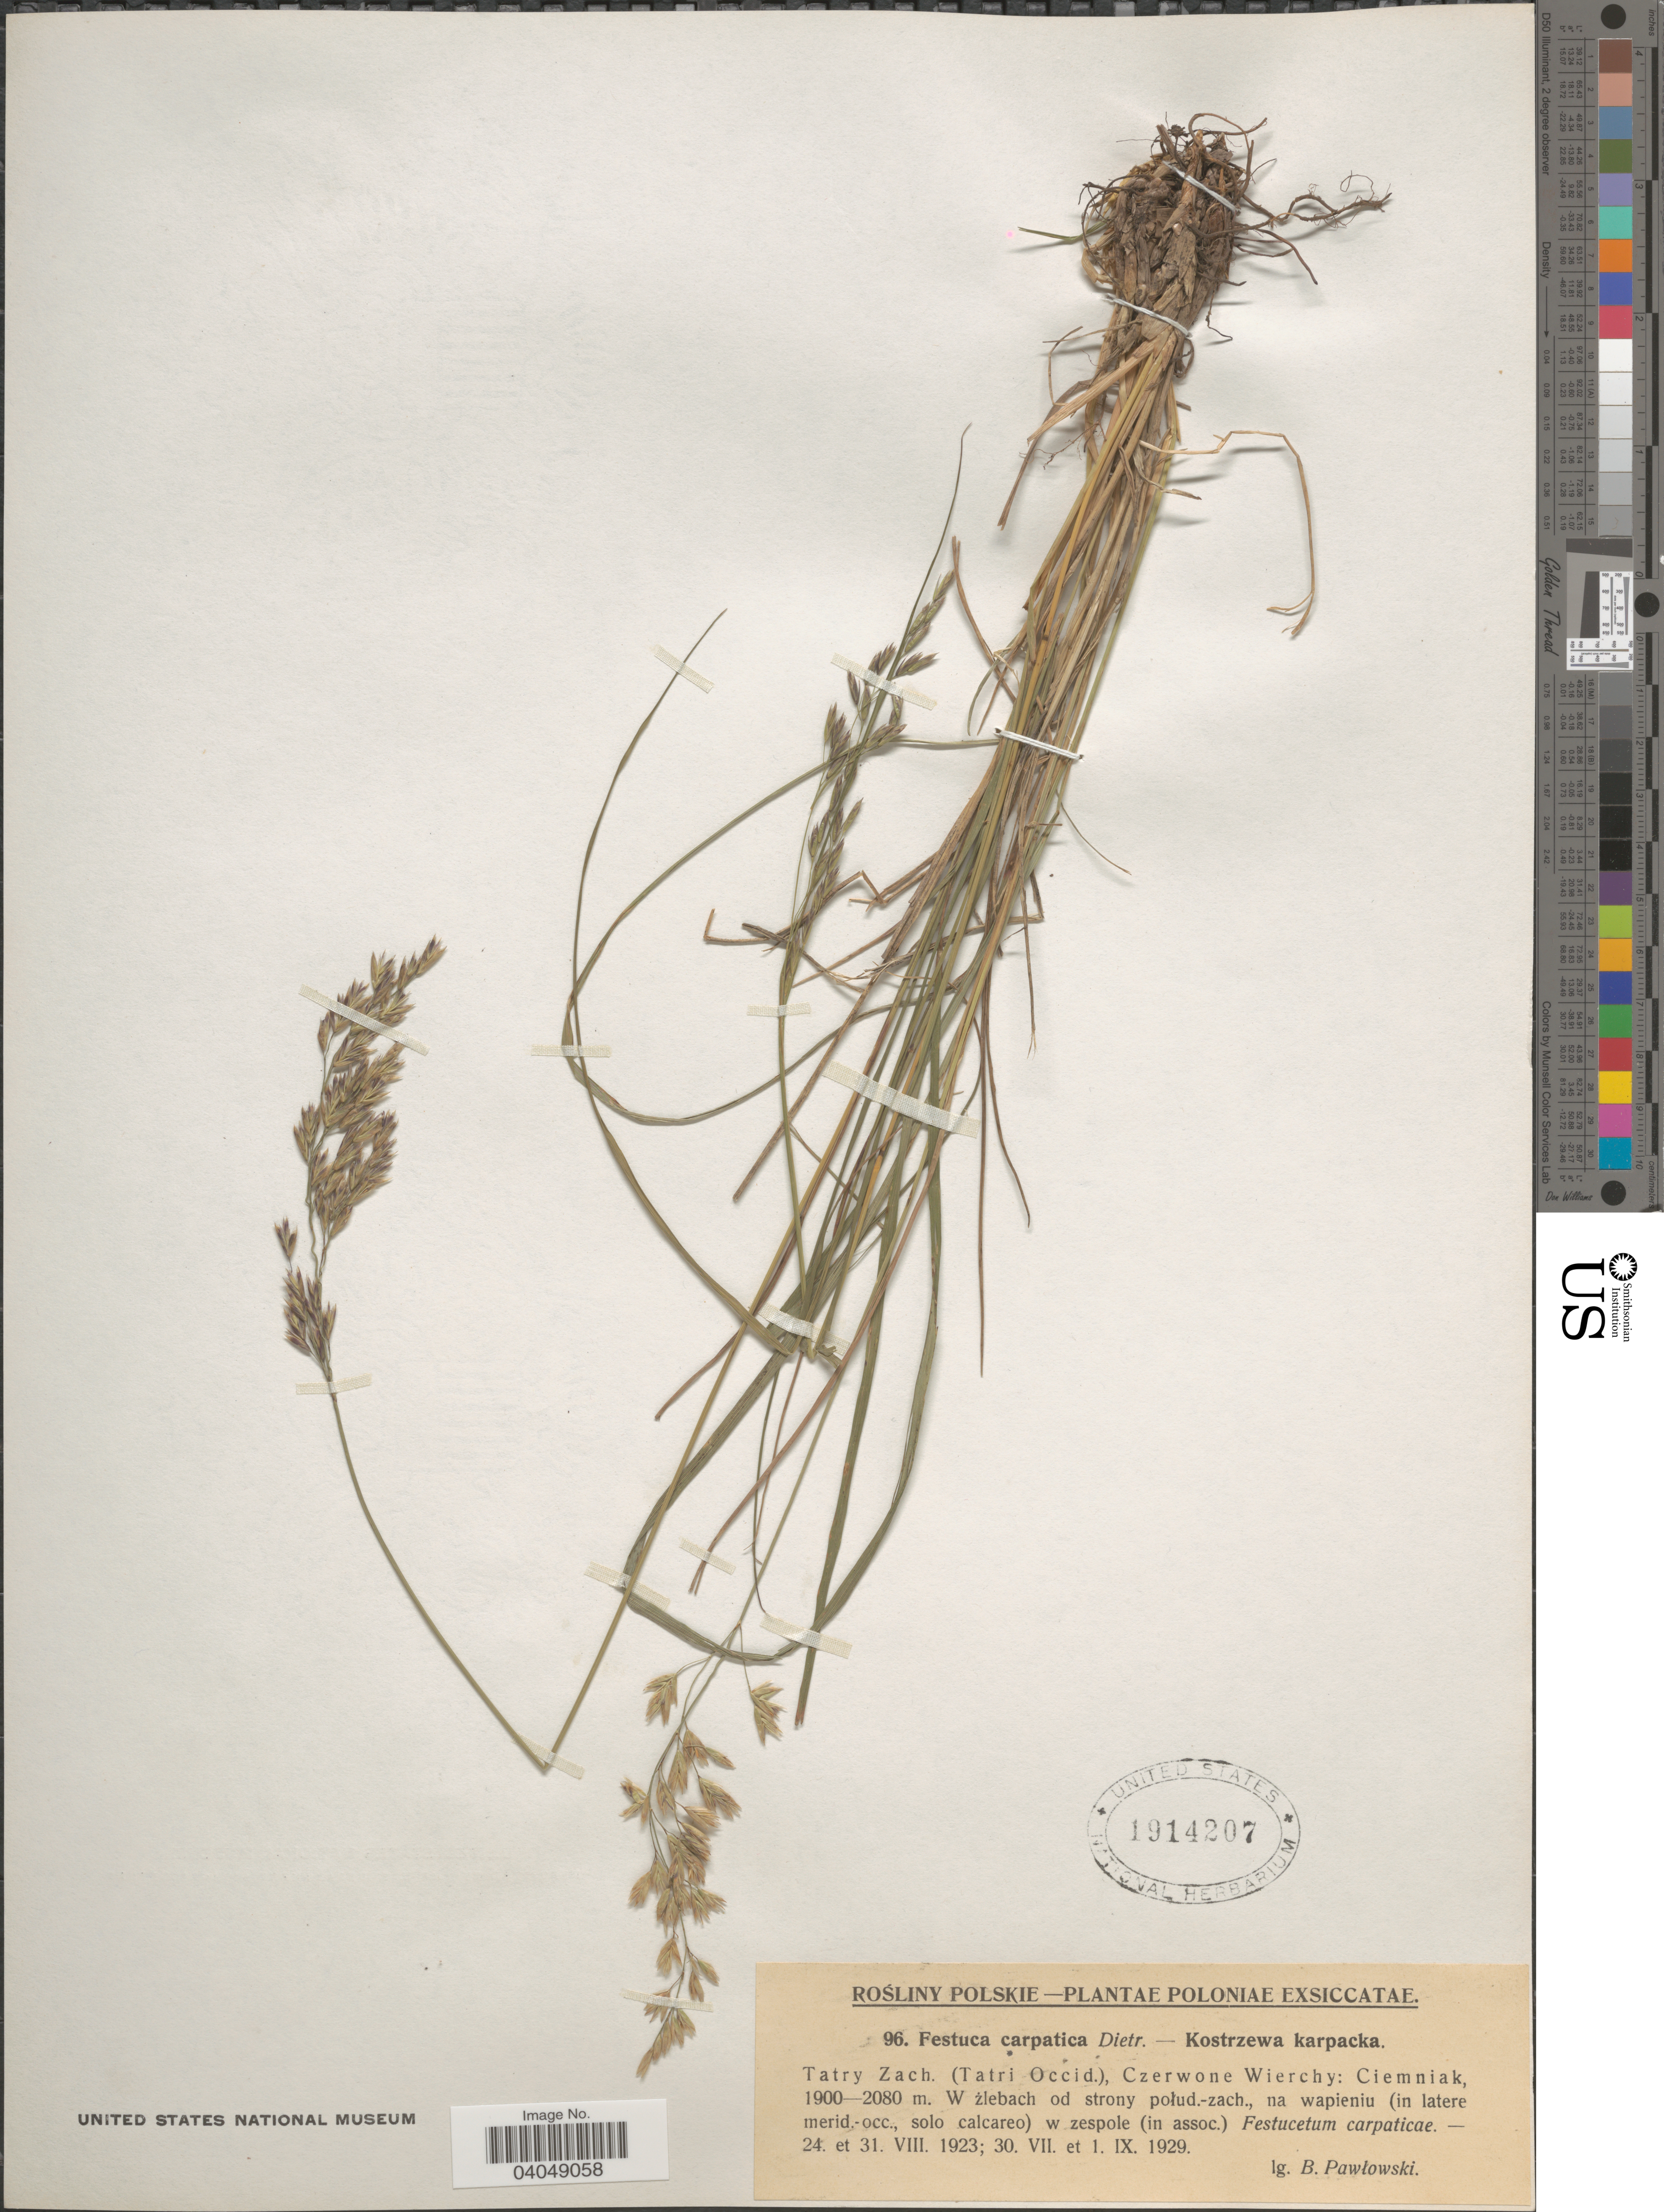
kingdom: Plantae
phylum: Tracheophyta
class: Liliopsida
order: Poales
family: Poaceae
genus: Festuca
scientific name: Festuca carpatica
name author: F. Dietr.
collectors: B. Pawlowski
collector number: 96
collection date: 1923-08-24/1929-09-01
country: Poland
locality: Poloniae. Tatry Zach. (Tatri Occid.), Czerwone Wierchy: Ciemniak.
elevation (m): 1900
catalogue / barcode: US 1914207